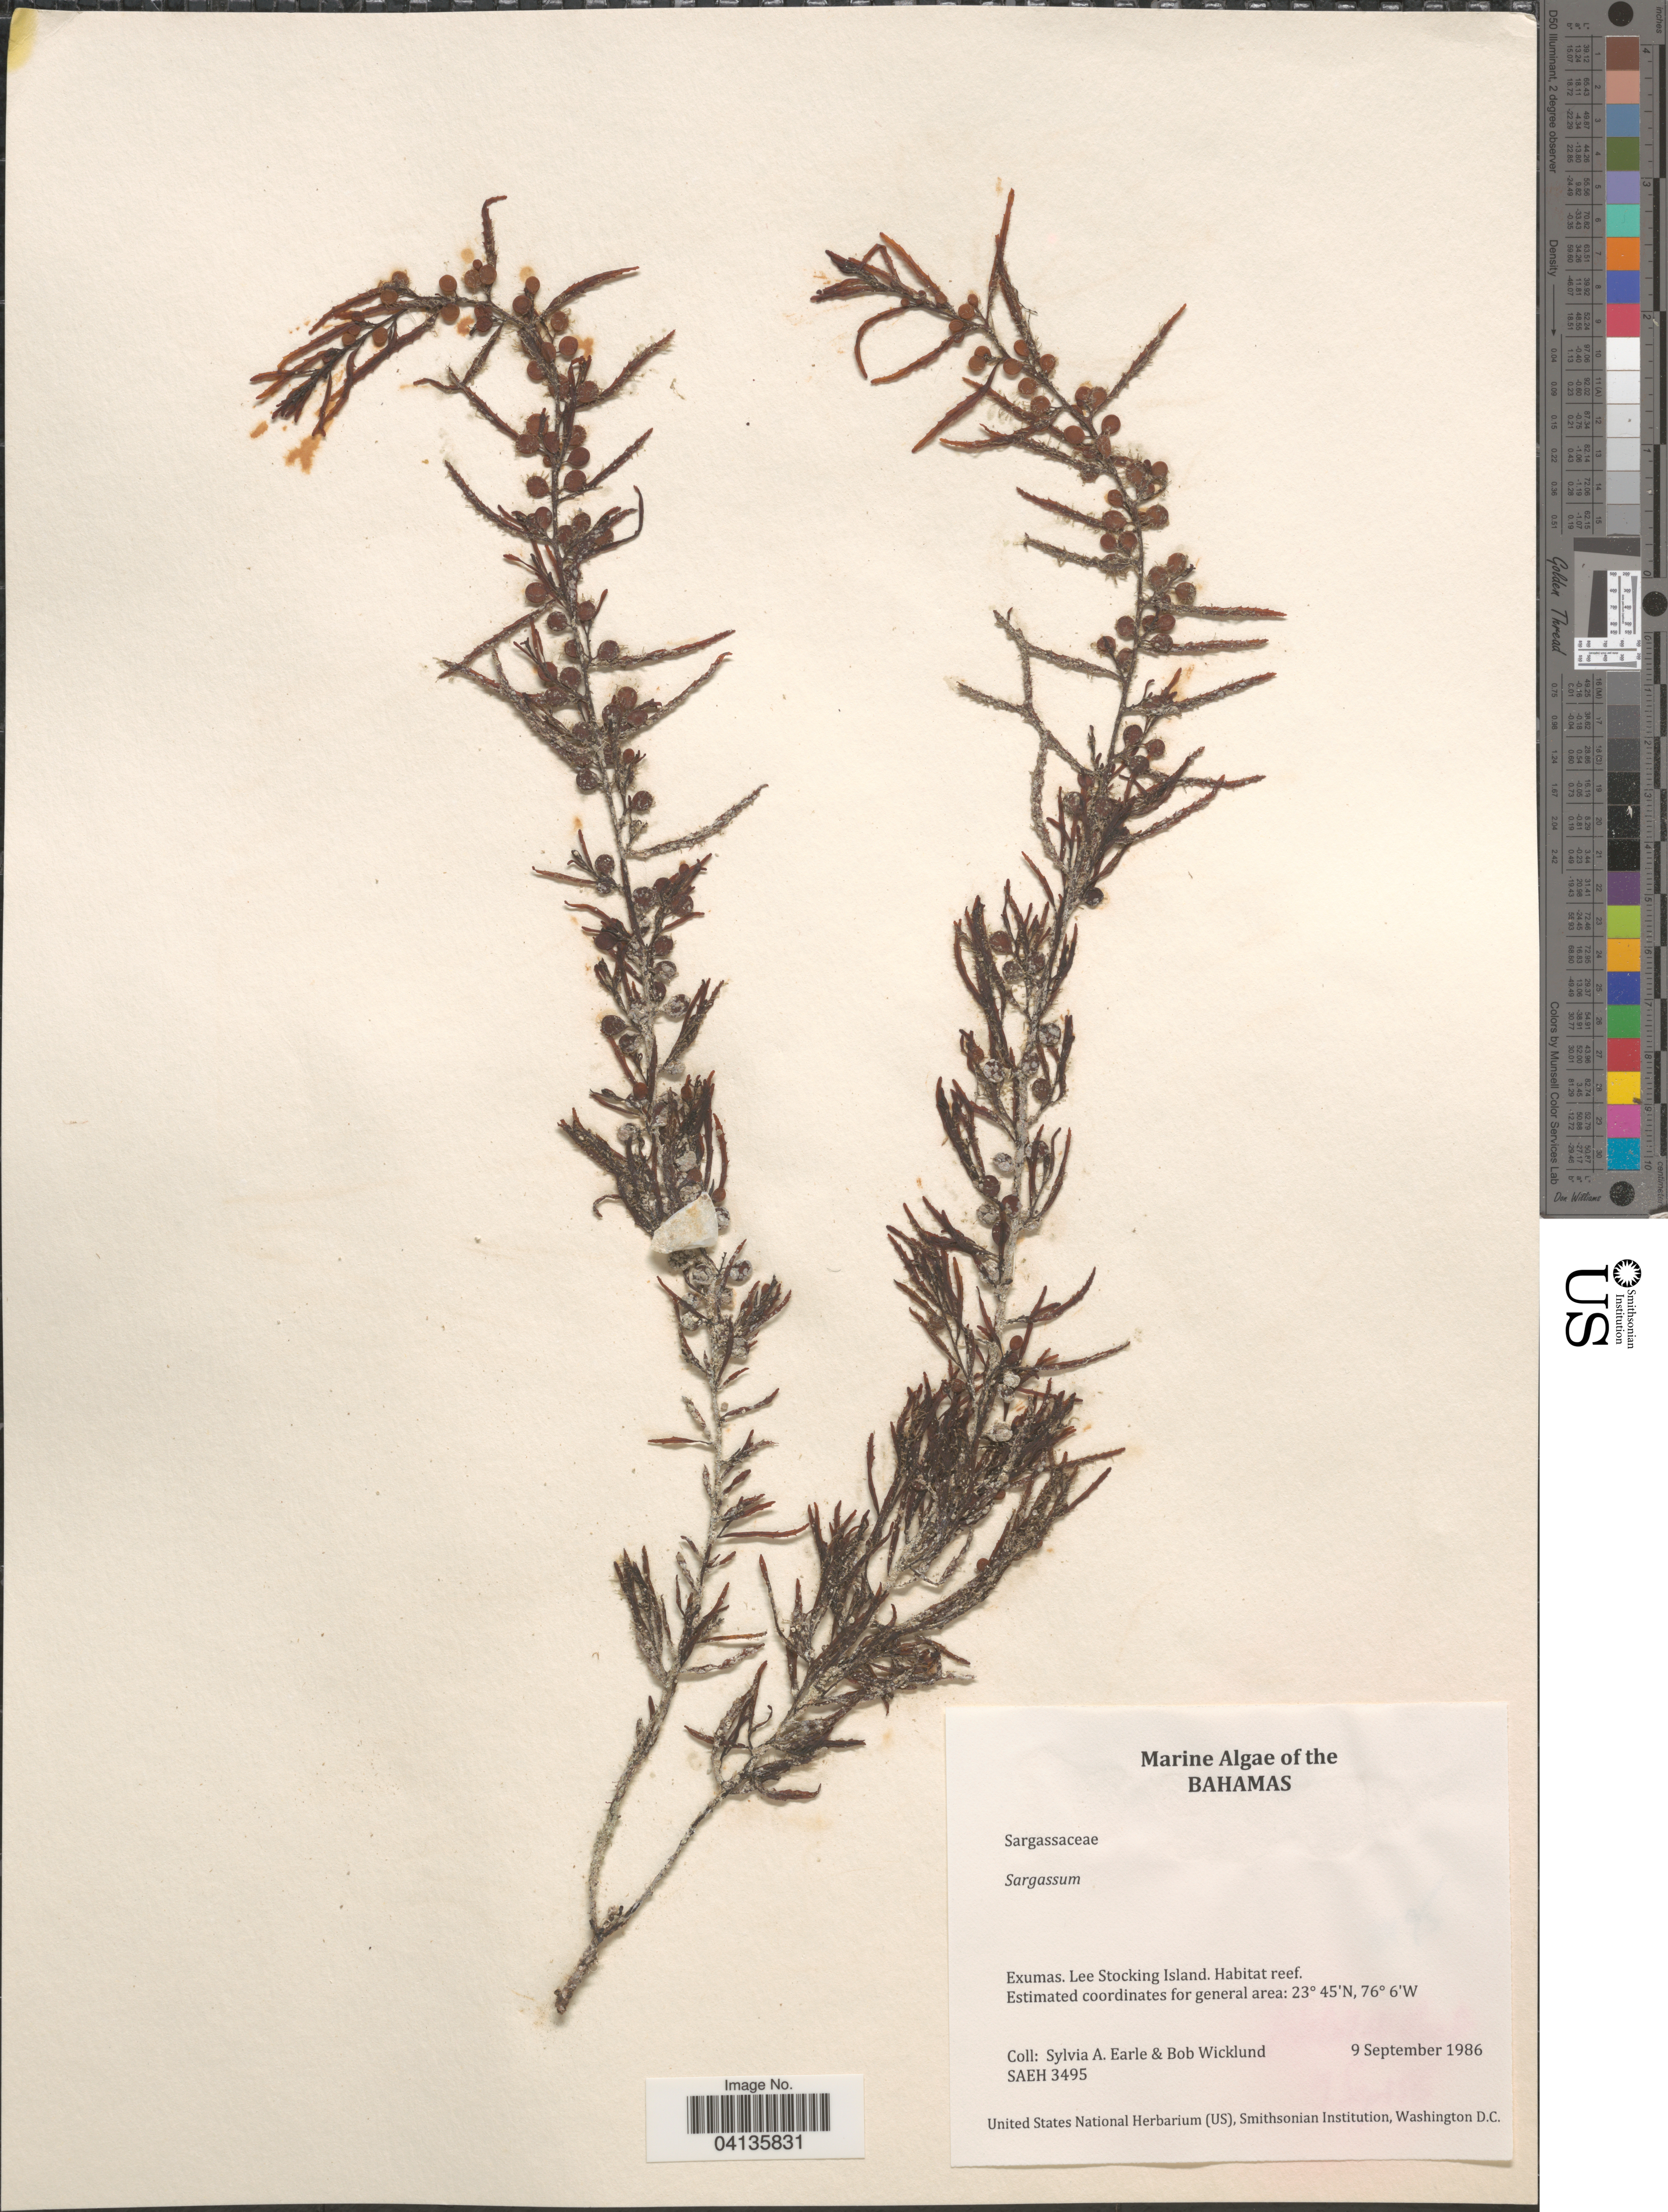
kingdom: Chromista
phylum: Ochrophyta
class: Phaeophyceae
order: Fucales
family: Sargassaceae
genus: Sargassum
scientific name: Sargassum sp.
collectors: S. A. Earle & B. Wicklund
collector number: SAEH 3495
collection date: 1986-09-09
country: Bahamas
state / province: Exuma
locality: Exumas. Lee Stocking Island.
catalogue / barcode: US 238660